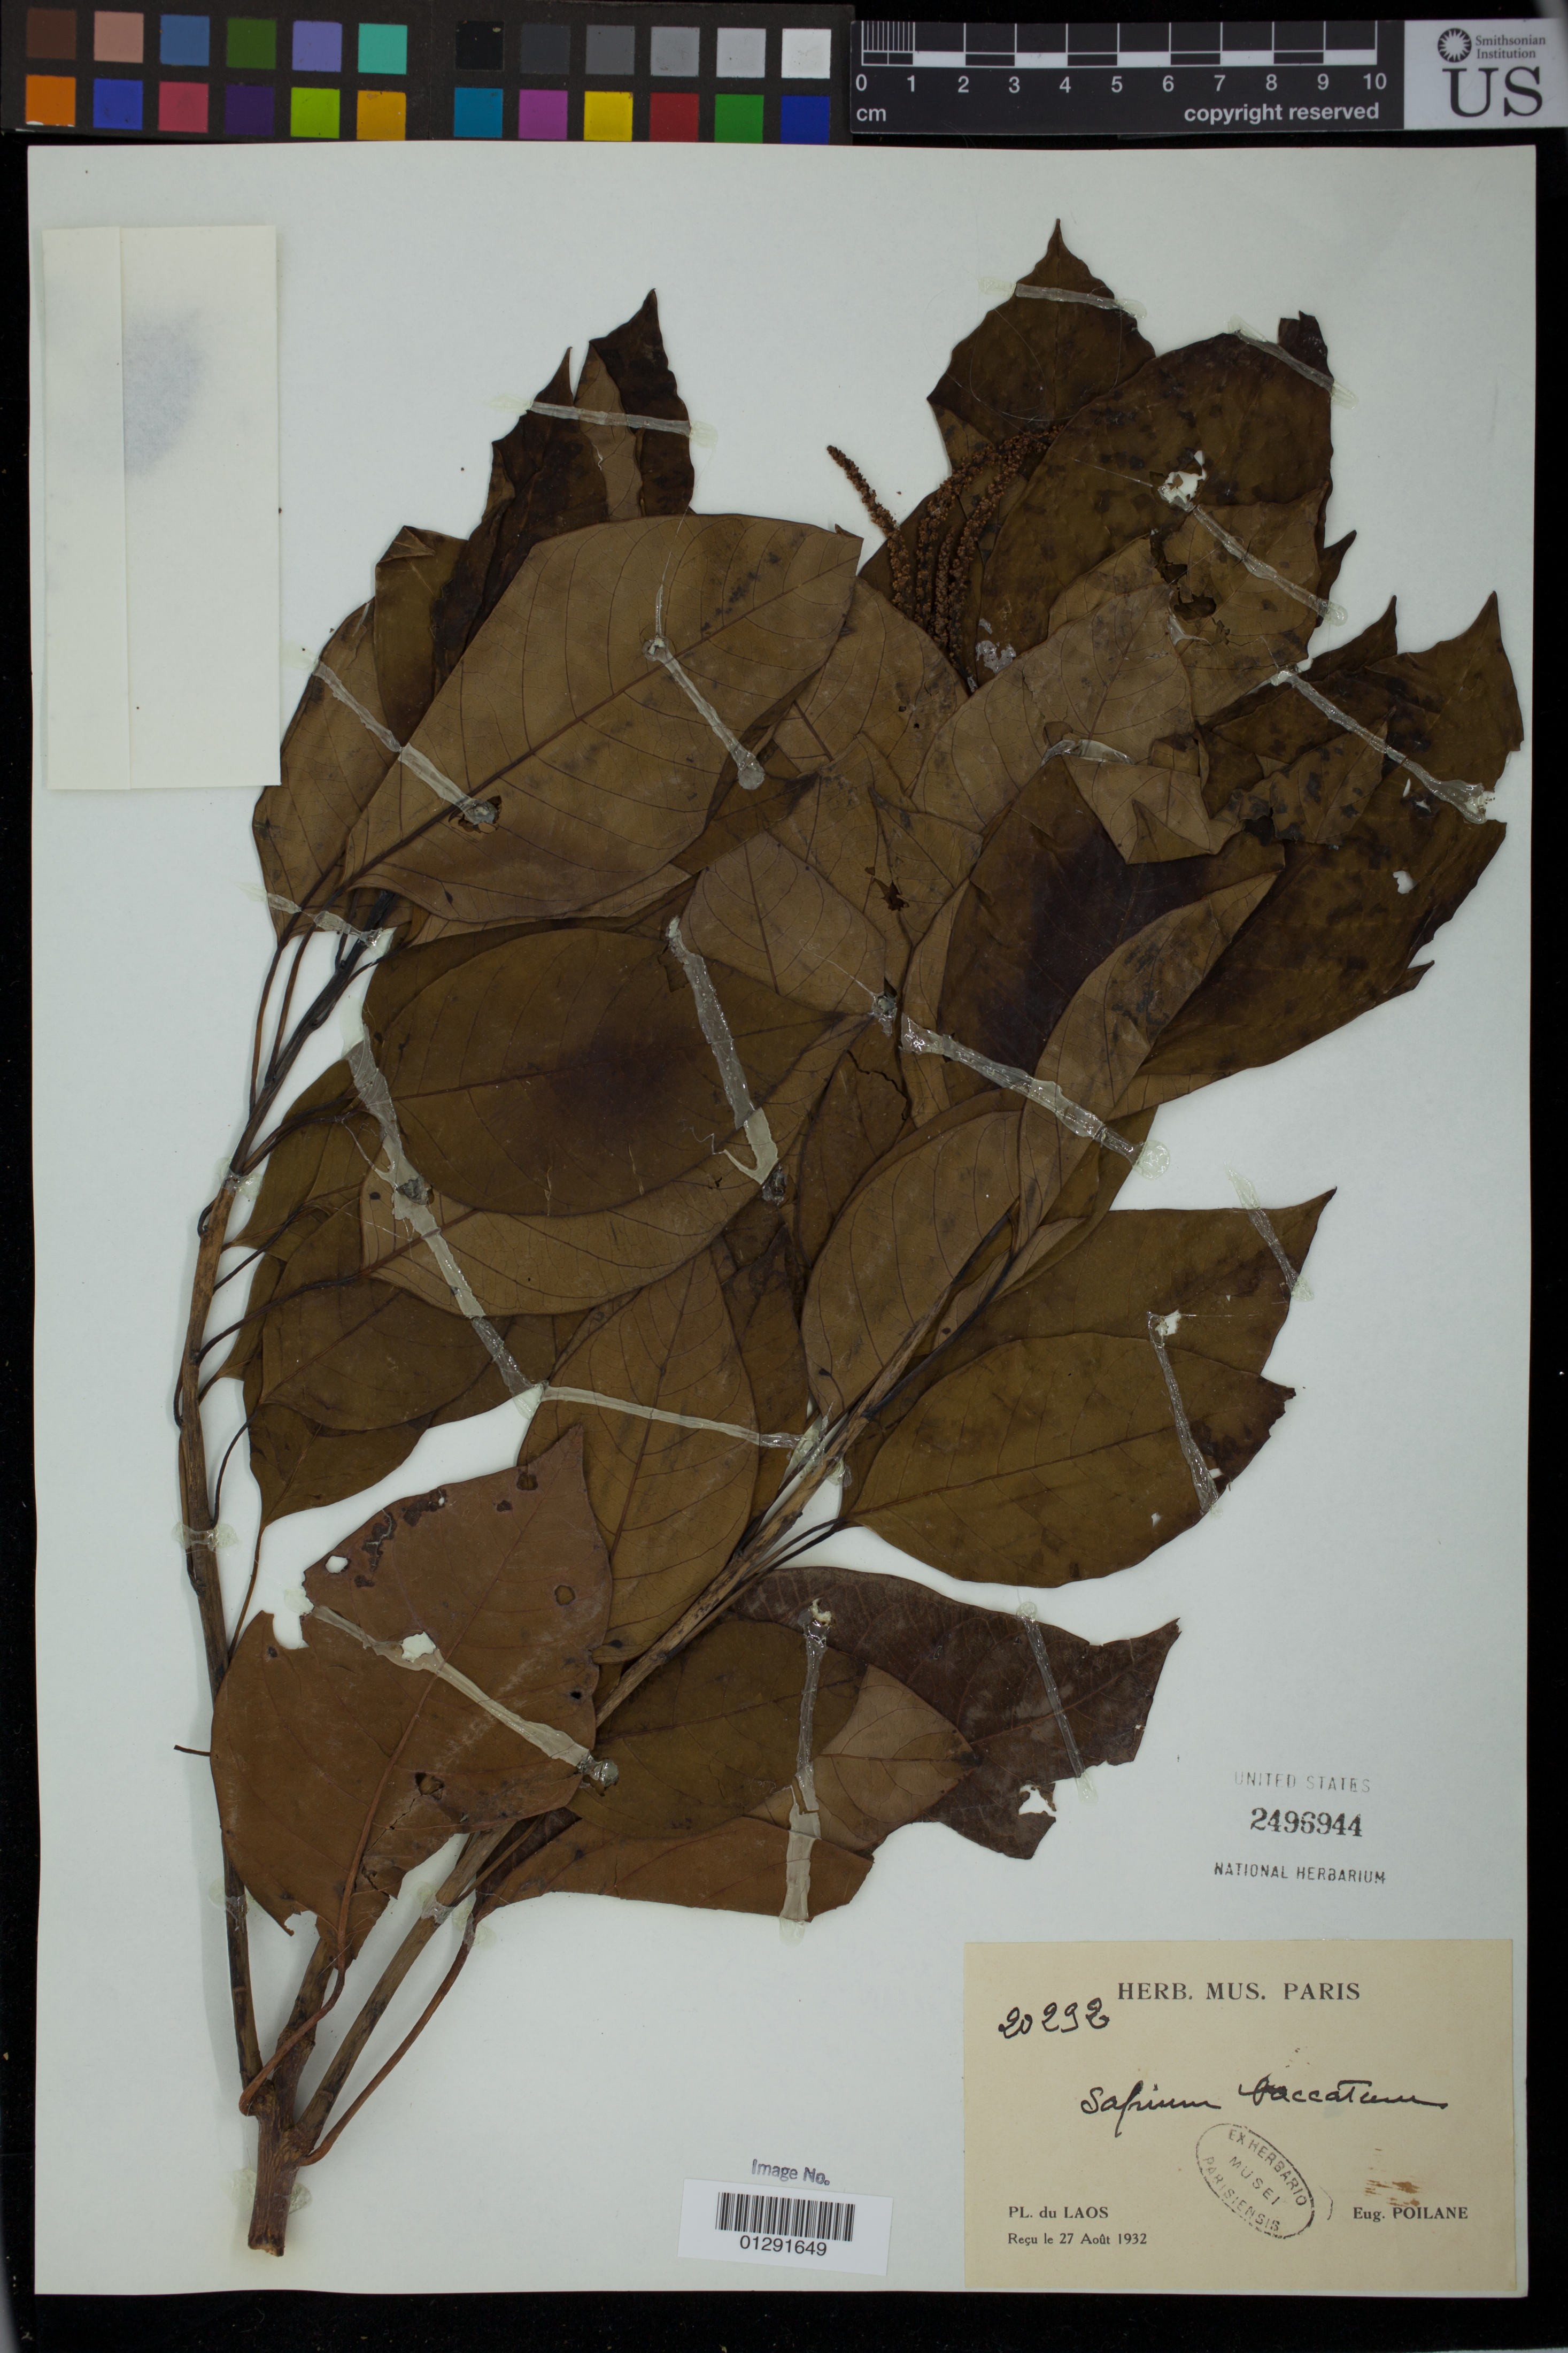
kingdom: Plantae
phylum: Tracheophyta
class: Magnoliopsida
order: Malpighiales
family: Euphorbiaceae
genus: Sapium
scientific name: Sapium baccatum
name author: Roxb.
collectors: E. Poilane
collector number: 20232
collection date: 1932-08-27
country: Laos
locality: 41 - Indo-China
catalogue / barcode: US 2496944